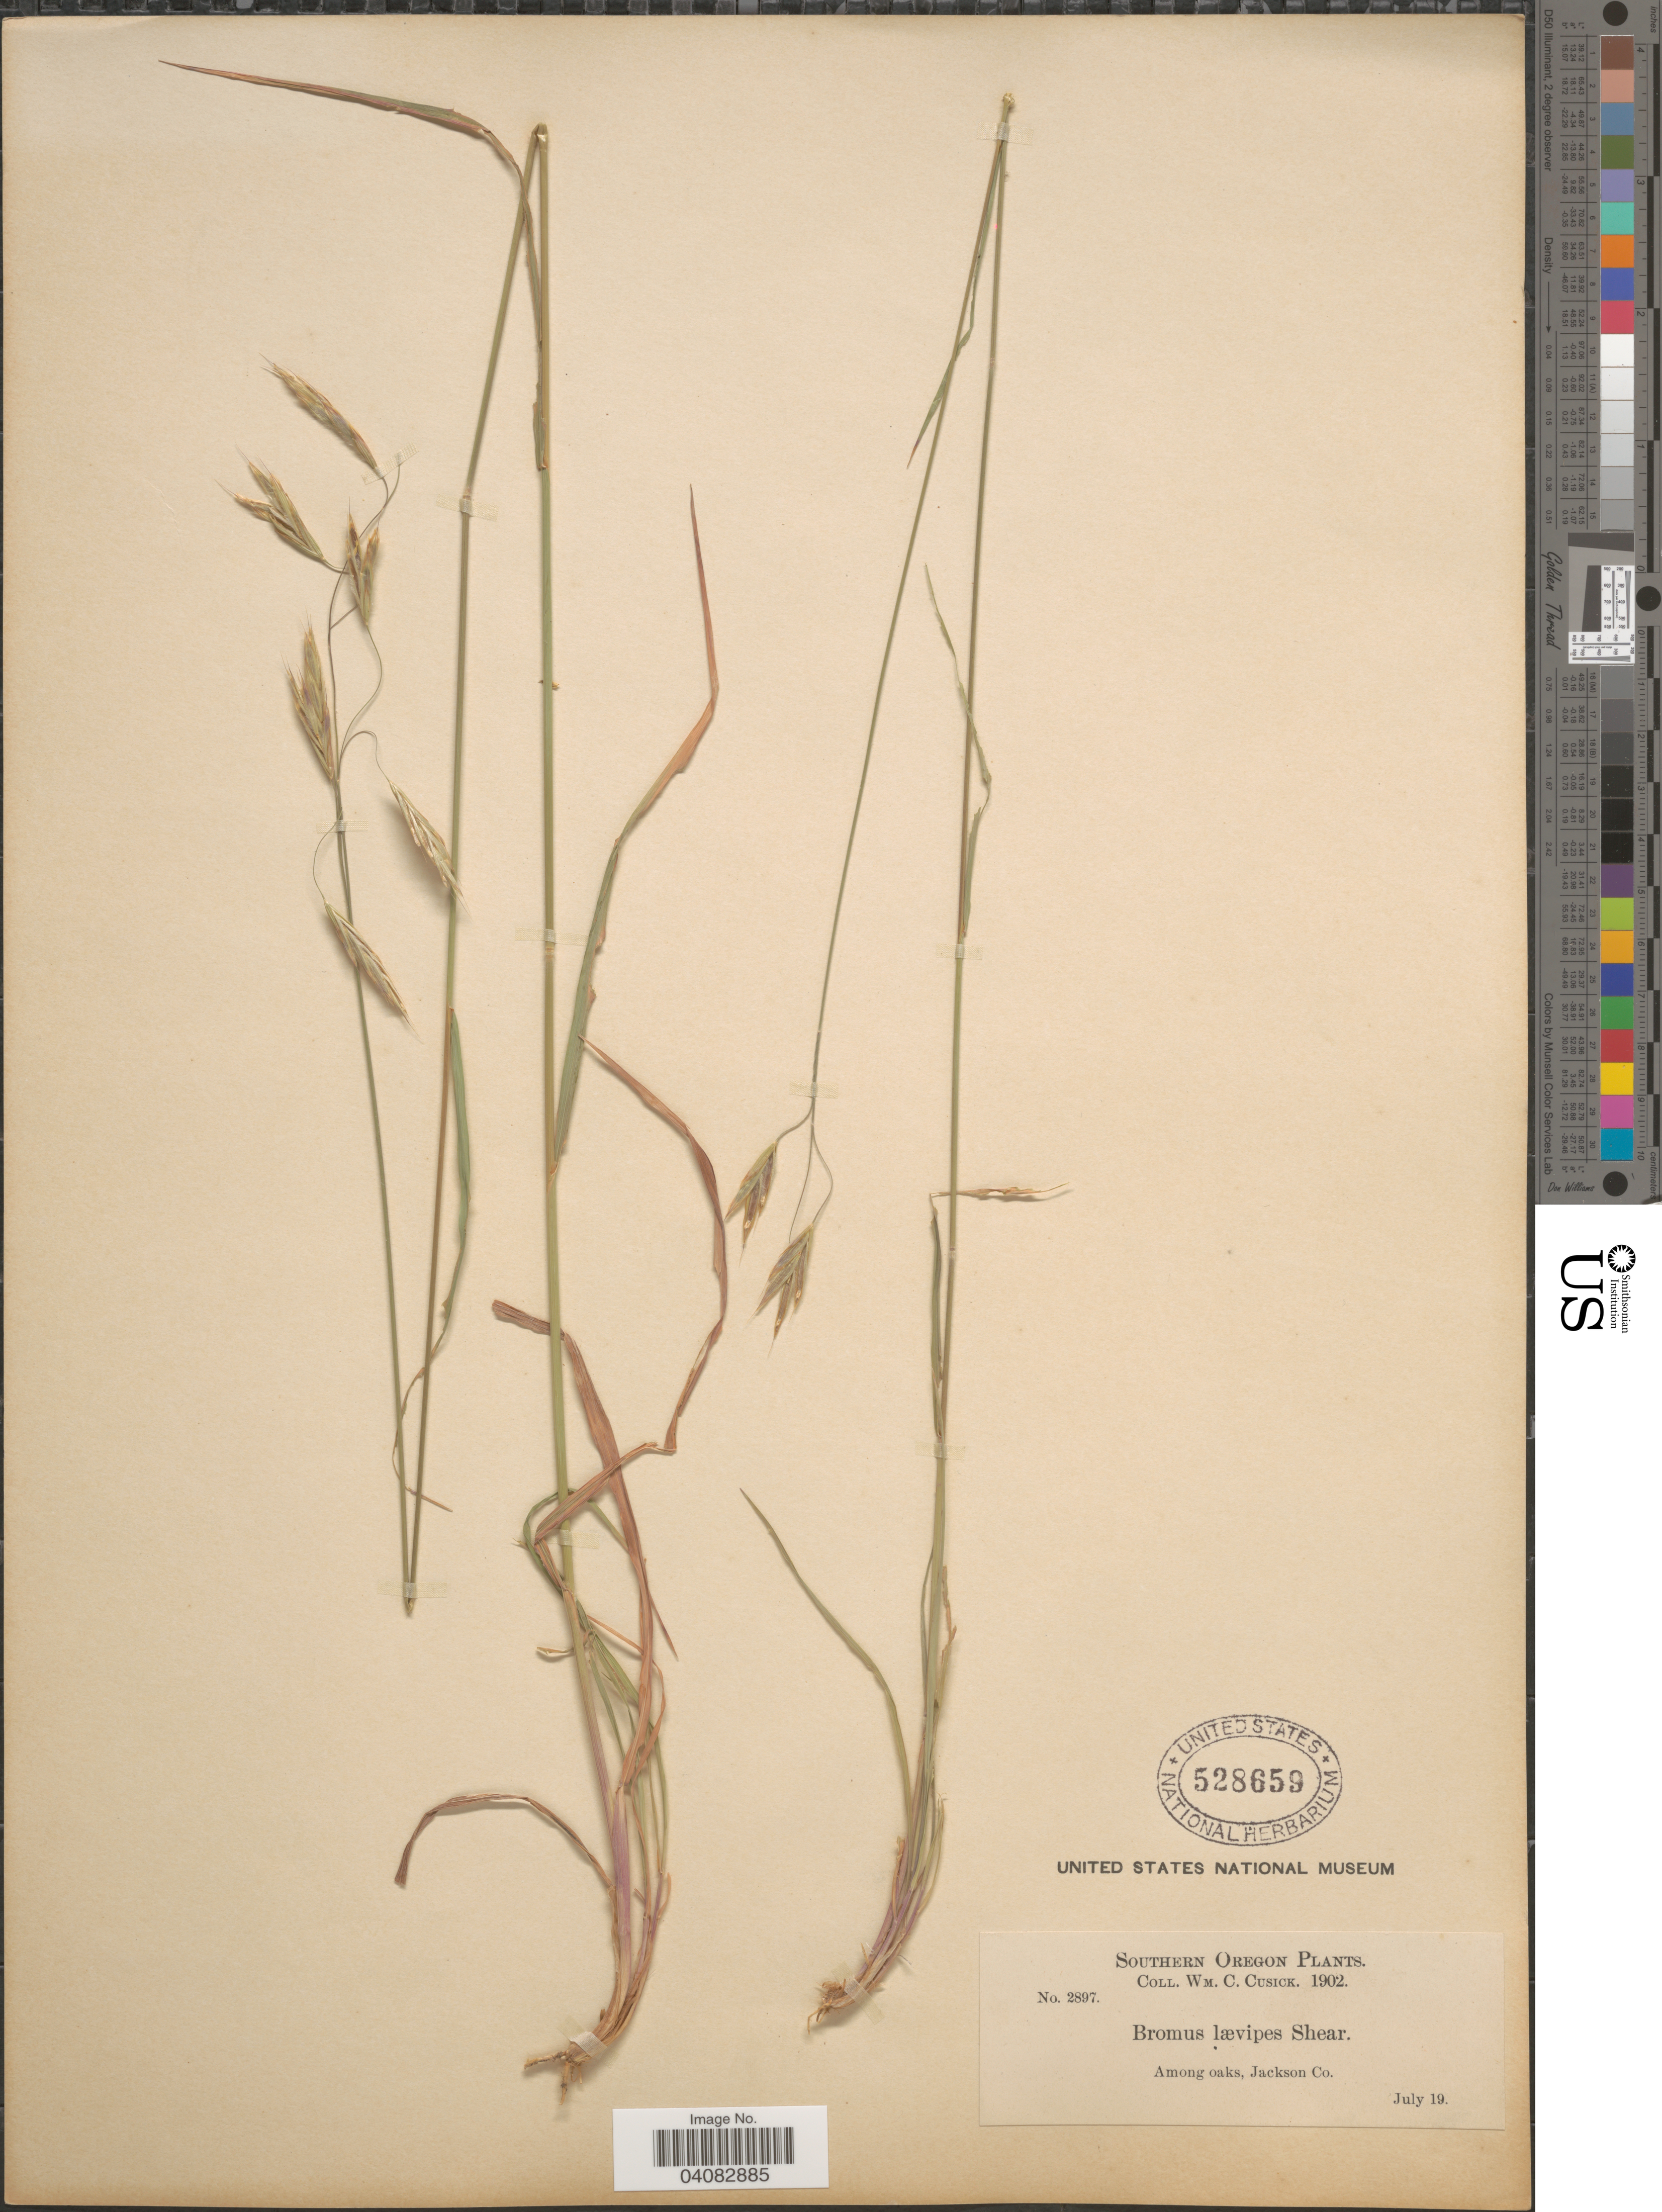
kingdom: Plantae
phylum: Tracheophyta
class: Liliopsida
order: Poales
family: Poaceae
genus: Bromus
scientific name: Bromus lanatipes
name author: (Shear) Rydb.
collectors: W. C. Cusick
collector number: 2897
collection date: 1902-07-19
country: United States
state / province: Oregon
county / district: Jackson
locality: Southern Oregon. Among oaks, Jackson Co.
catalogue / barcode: US 528659